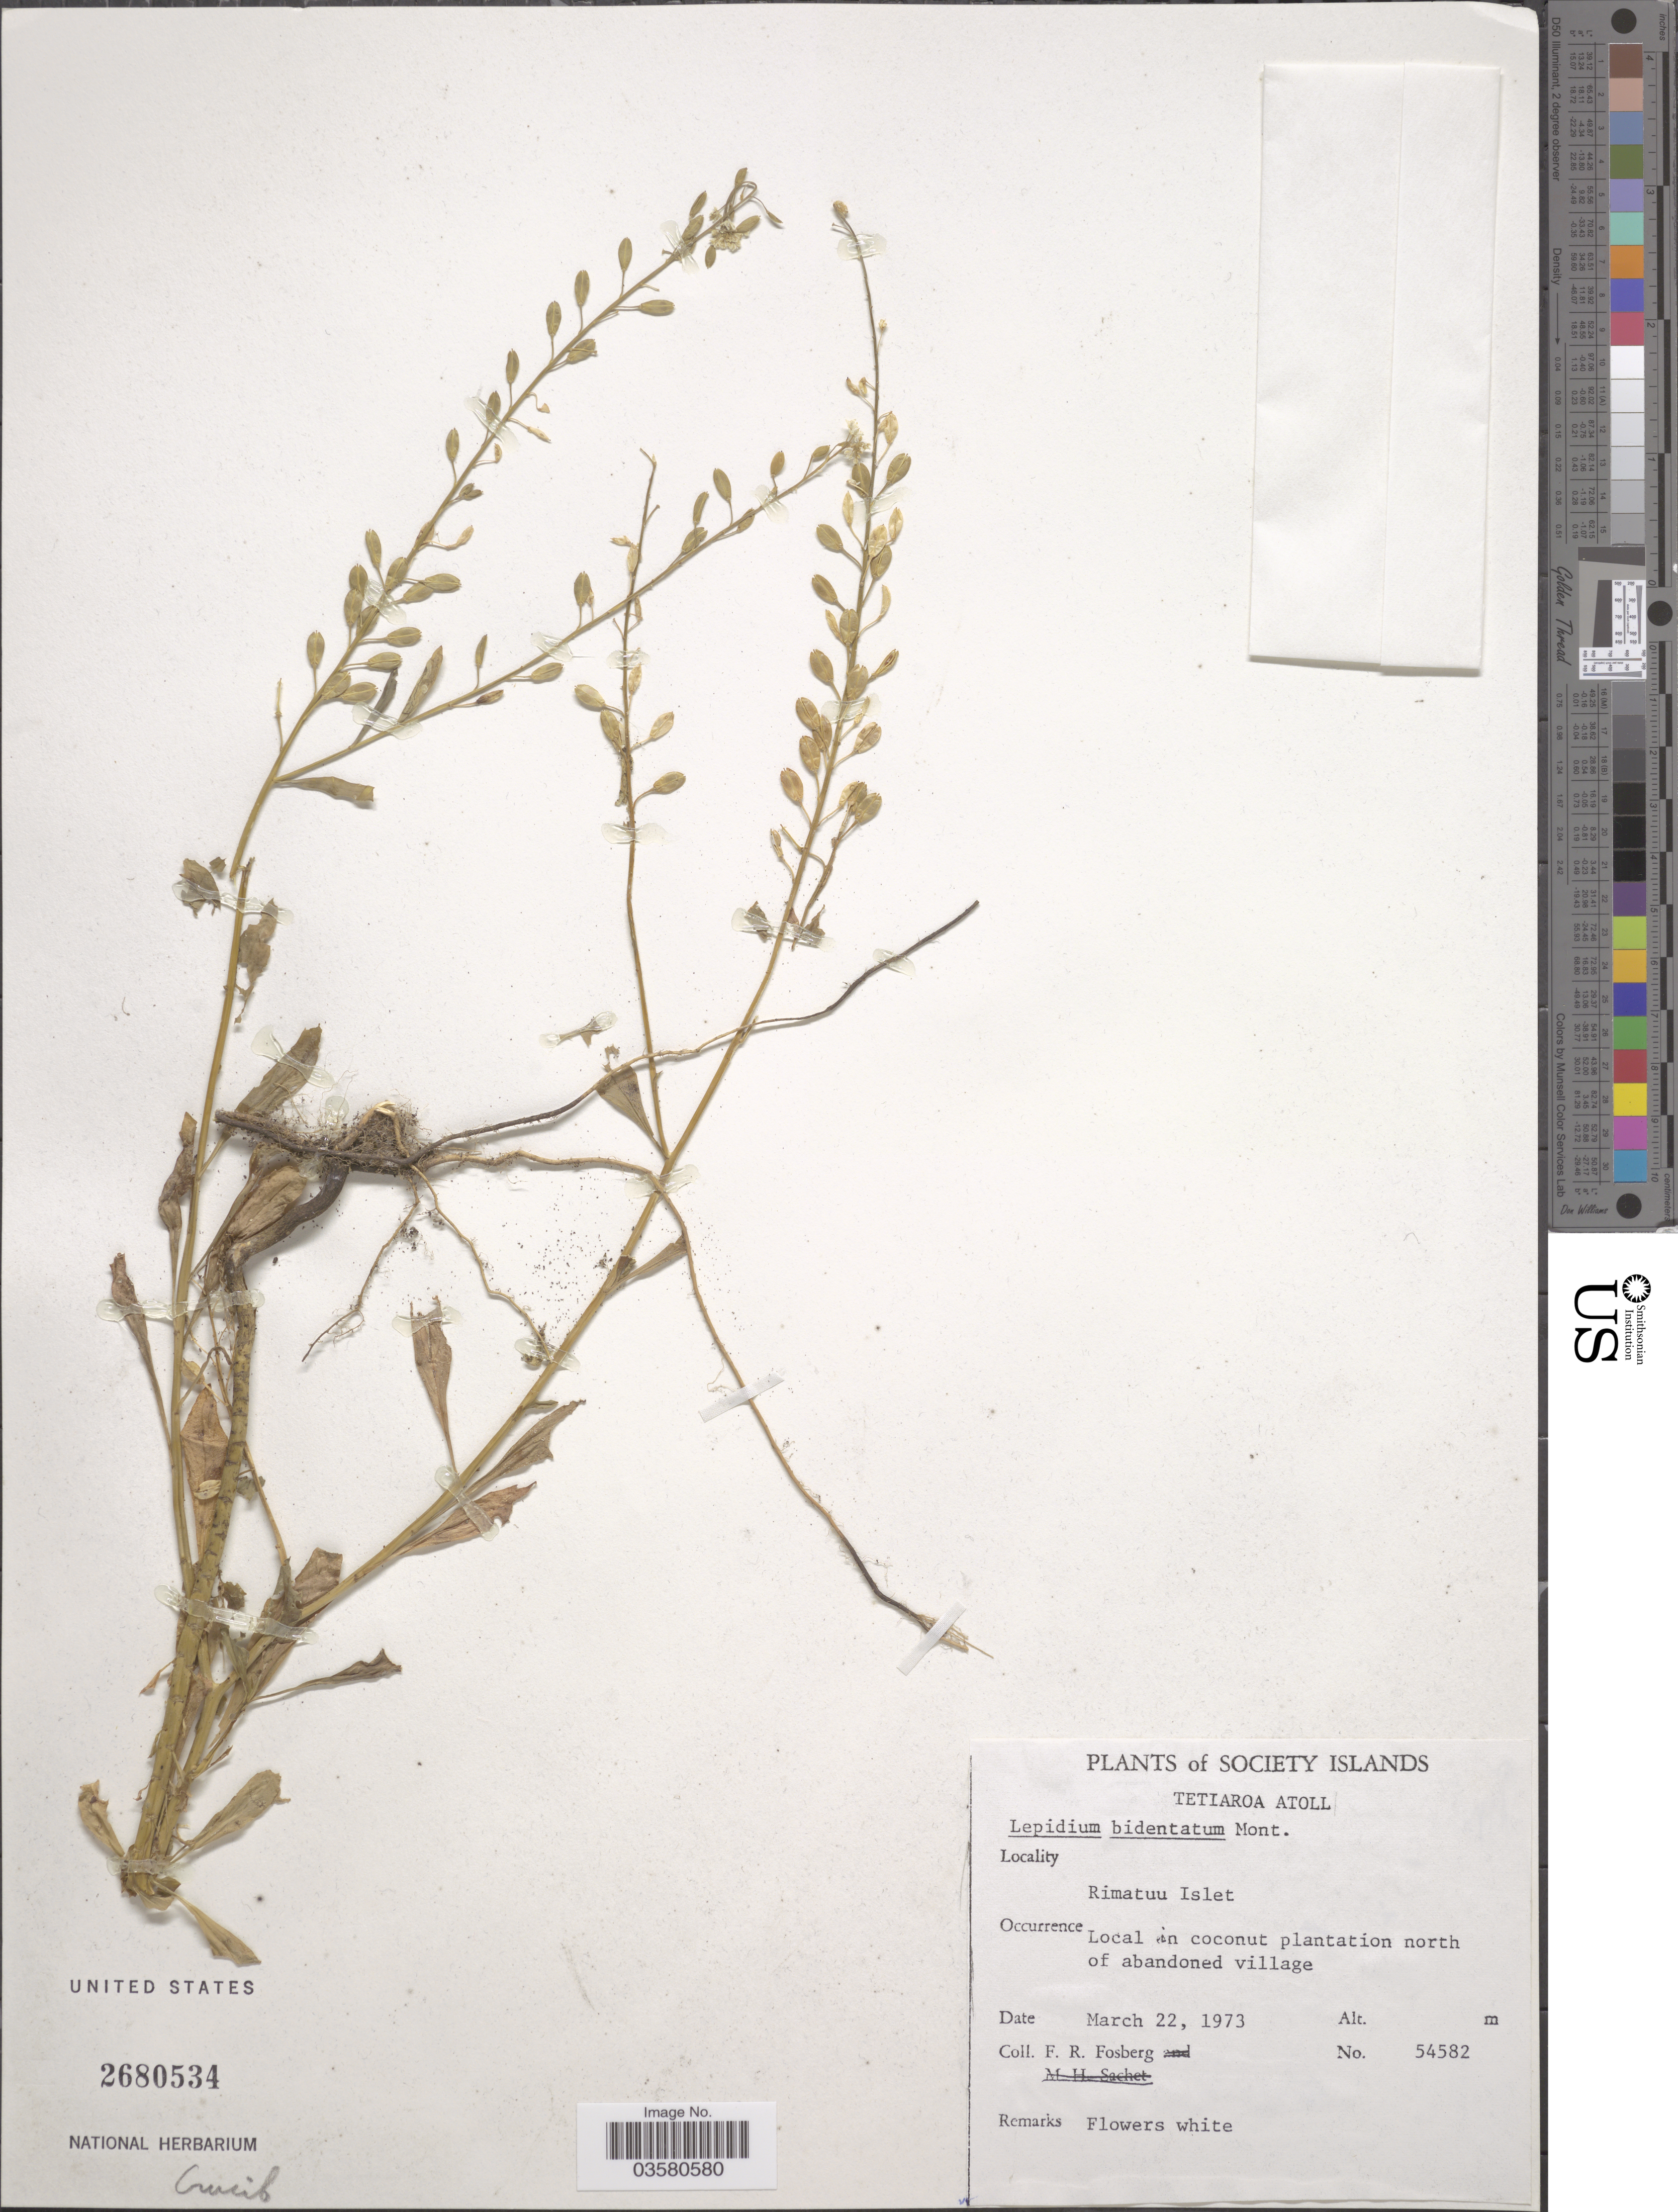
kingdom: Plantae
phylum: Tracheophyta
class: Magnoliopsida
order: Brassicales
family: Brassicaceae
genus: Lepidium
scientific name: Lepidium bidentatum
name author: Montin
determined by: Al-Shehbaz, I. A., (MO), Missouri Botanical Garden (UNITED STATES)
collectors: F. R. Fosberg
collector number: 54582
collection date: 1973-03-22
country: French Polynesia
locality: Society Islands. Tetiaroa Atoll. Rimatuu Islet.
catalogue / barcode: US 2680534